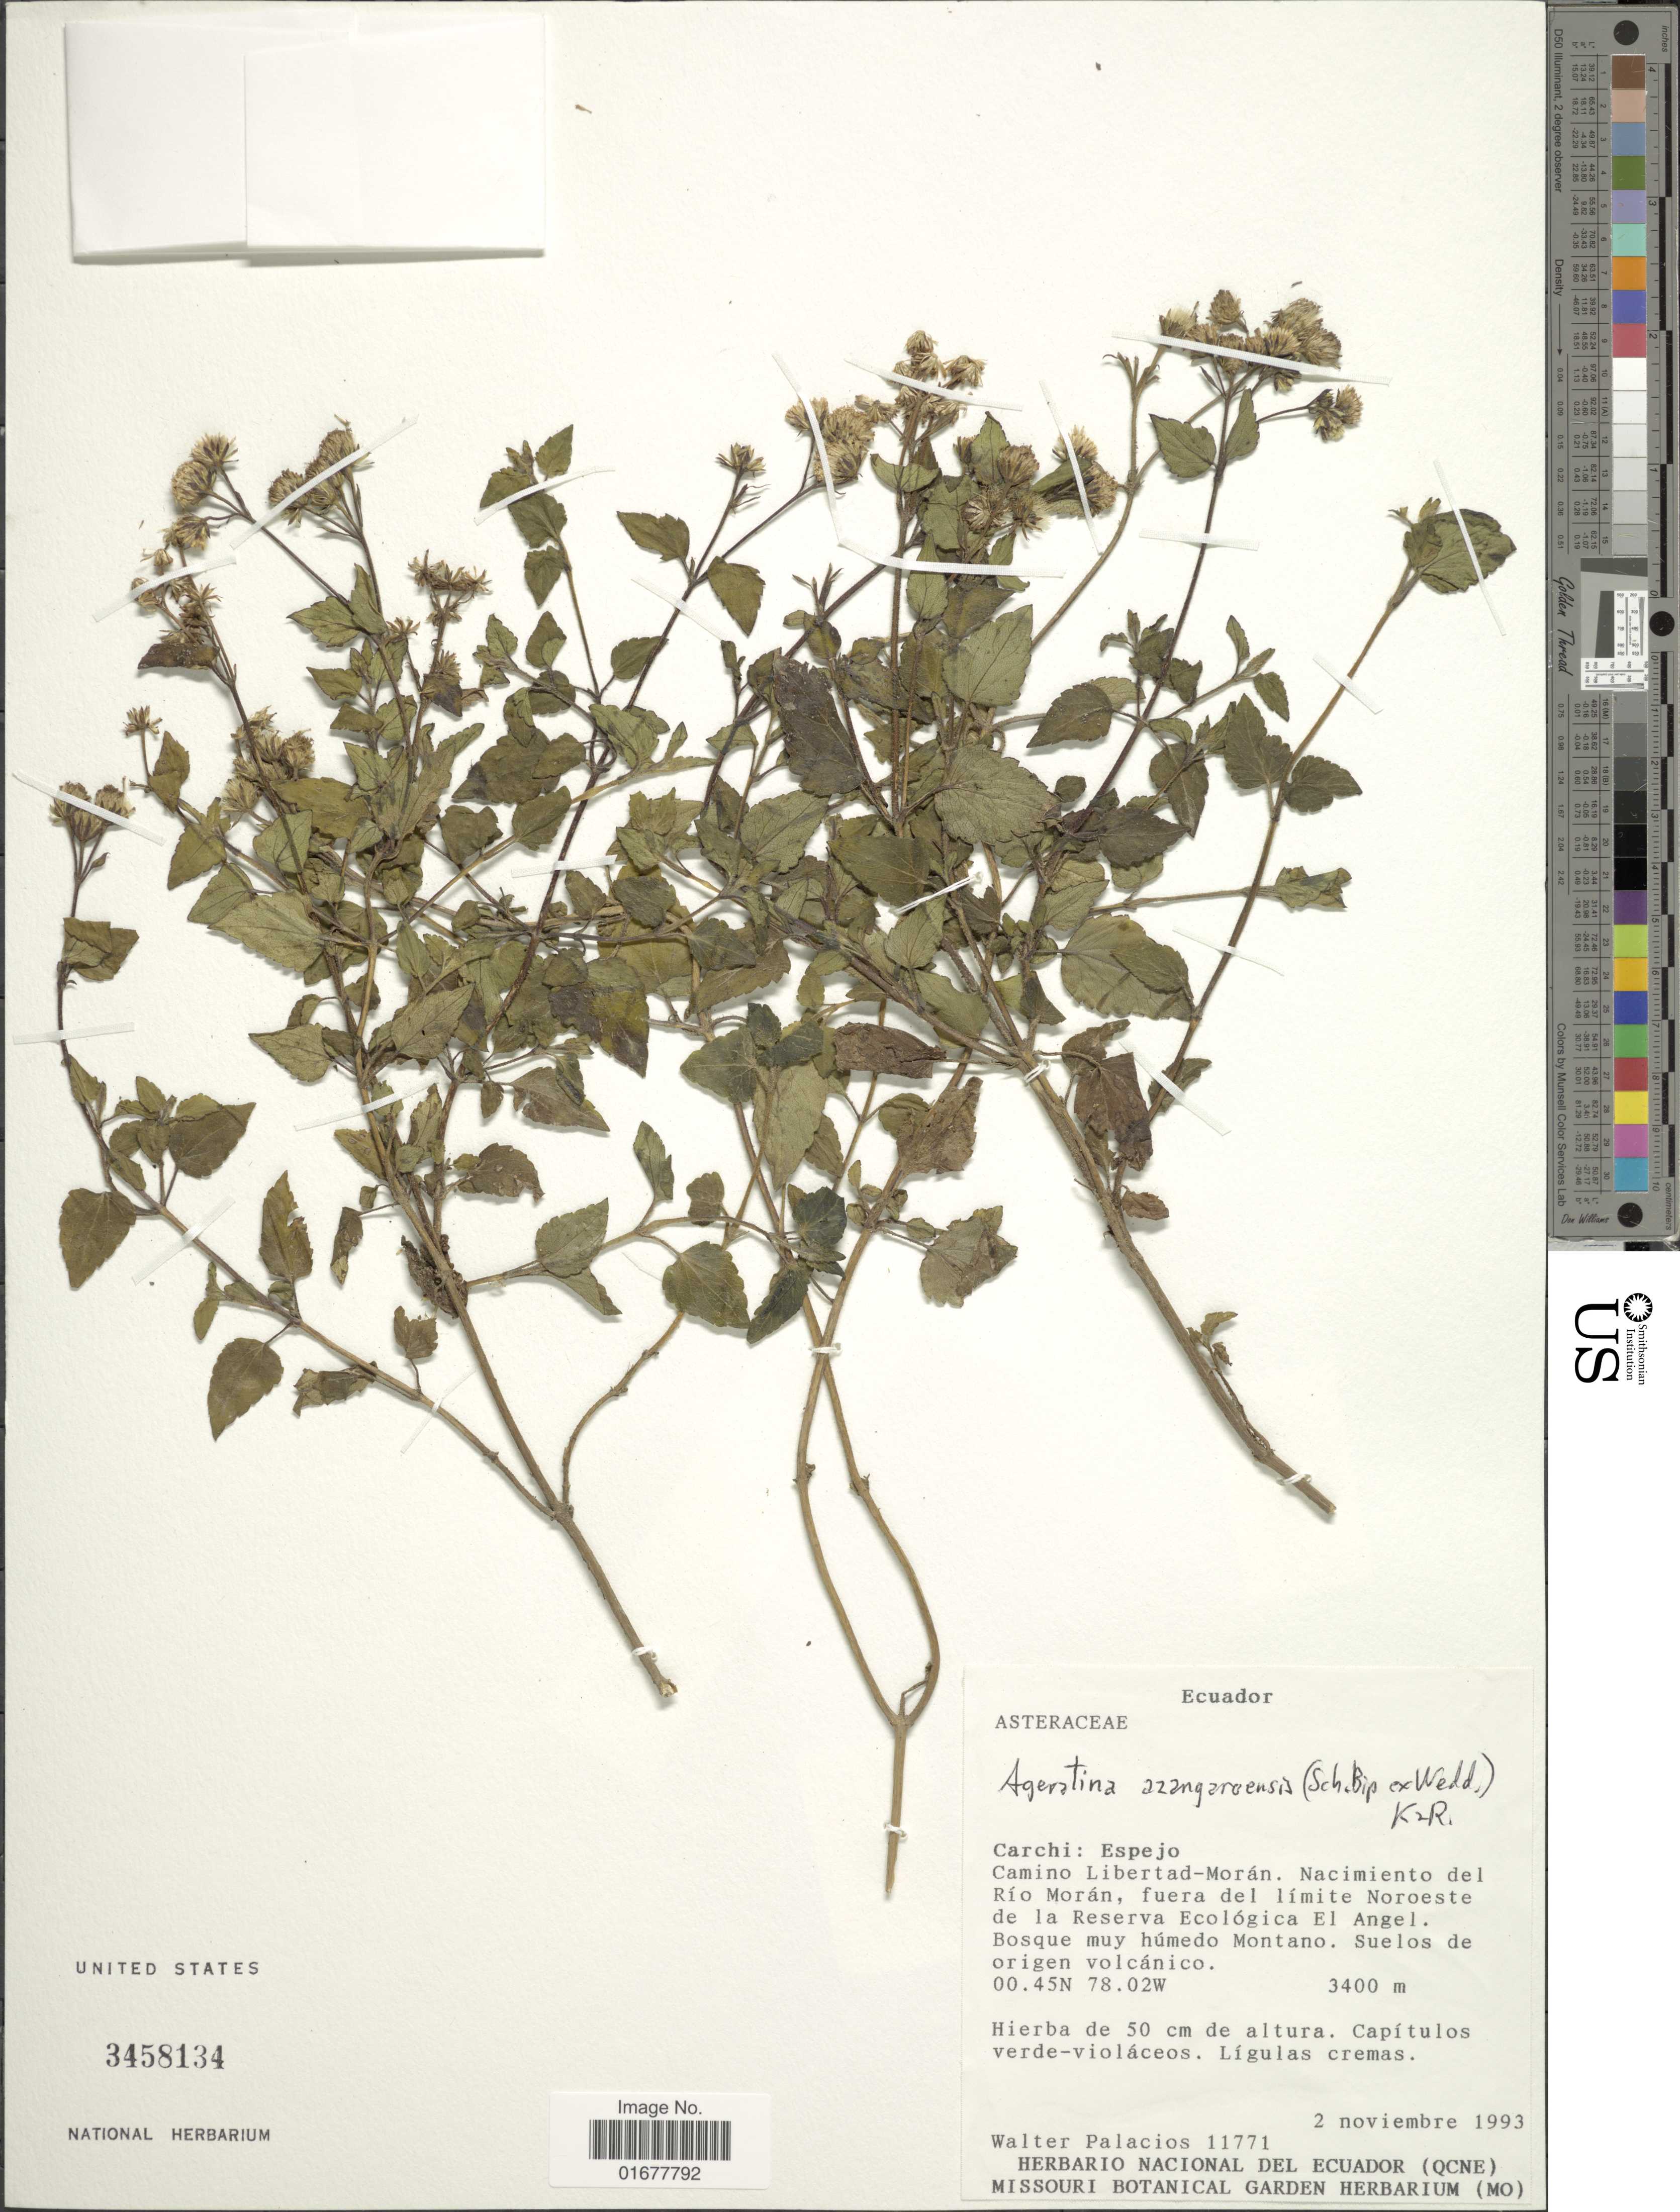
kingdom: Plantae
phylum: Tracheophyta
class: Magnoliopsida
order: Asterales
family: Asteraceae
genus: Ageratina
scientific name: Ageratina azangaroensis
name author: (Sch. Bip. ex Wedd.) R.M. King & H. Rob.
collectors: W. Palacios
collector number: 11771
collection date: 1993-11-02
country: Ecuador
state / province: Carchi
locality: Carchi: Espejo, Camino Libertad- Moran, Nacimiento del Rio Moran, fuera del limite Noroeste de la Reserva Ecologica El Angel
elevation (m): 3400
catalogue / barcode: US 3458134